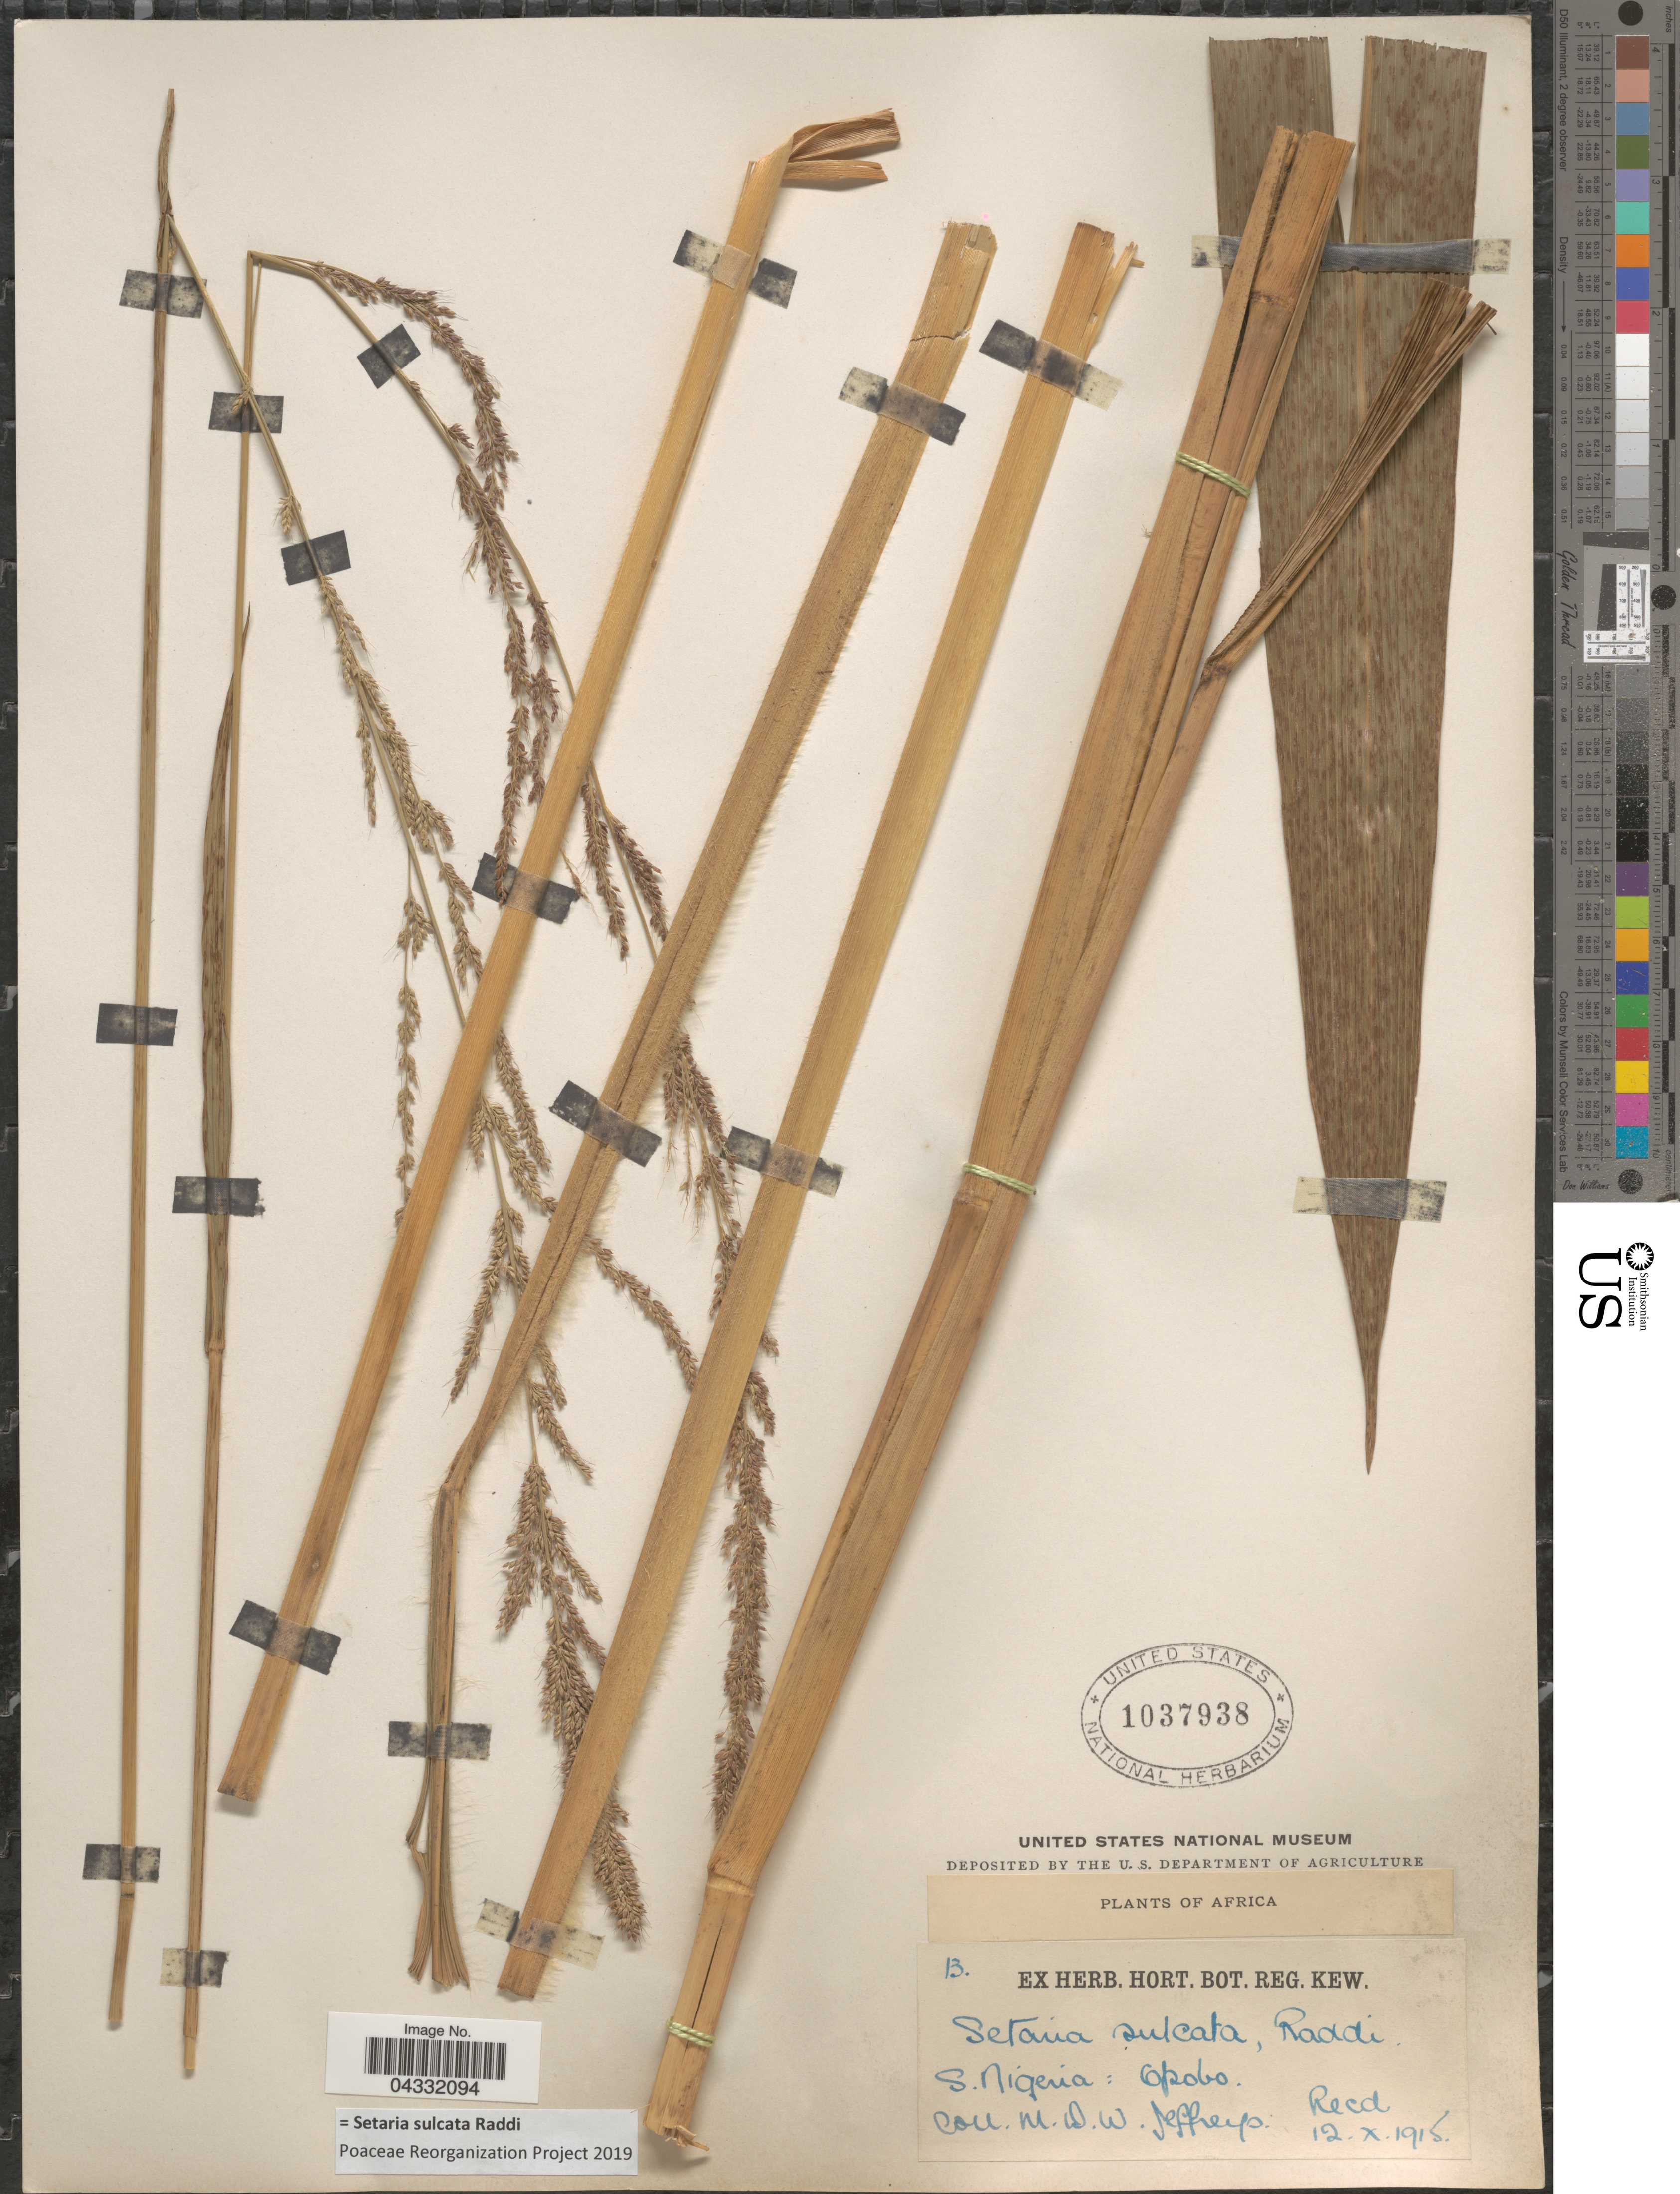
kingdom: Plantae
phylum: Tracheophyta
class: Liliopsida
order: Poales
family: Poaceae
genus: Setaria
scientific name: Setaria sulcata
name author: Raddi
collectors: M. Jeffreys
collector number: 13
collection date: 1915-10-12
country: Nigeria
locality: S. Nigeria: Opobo.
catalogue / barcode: US 1037938